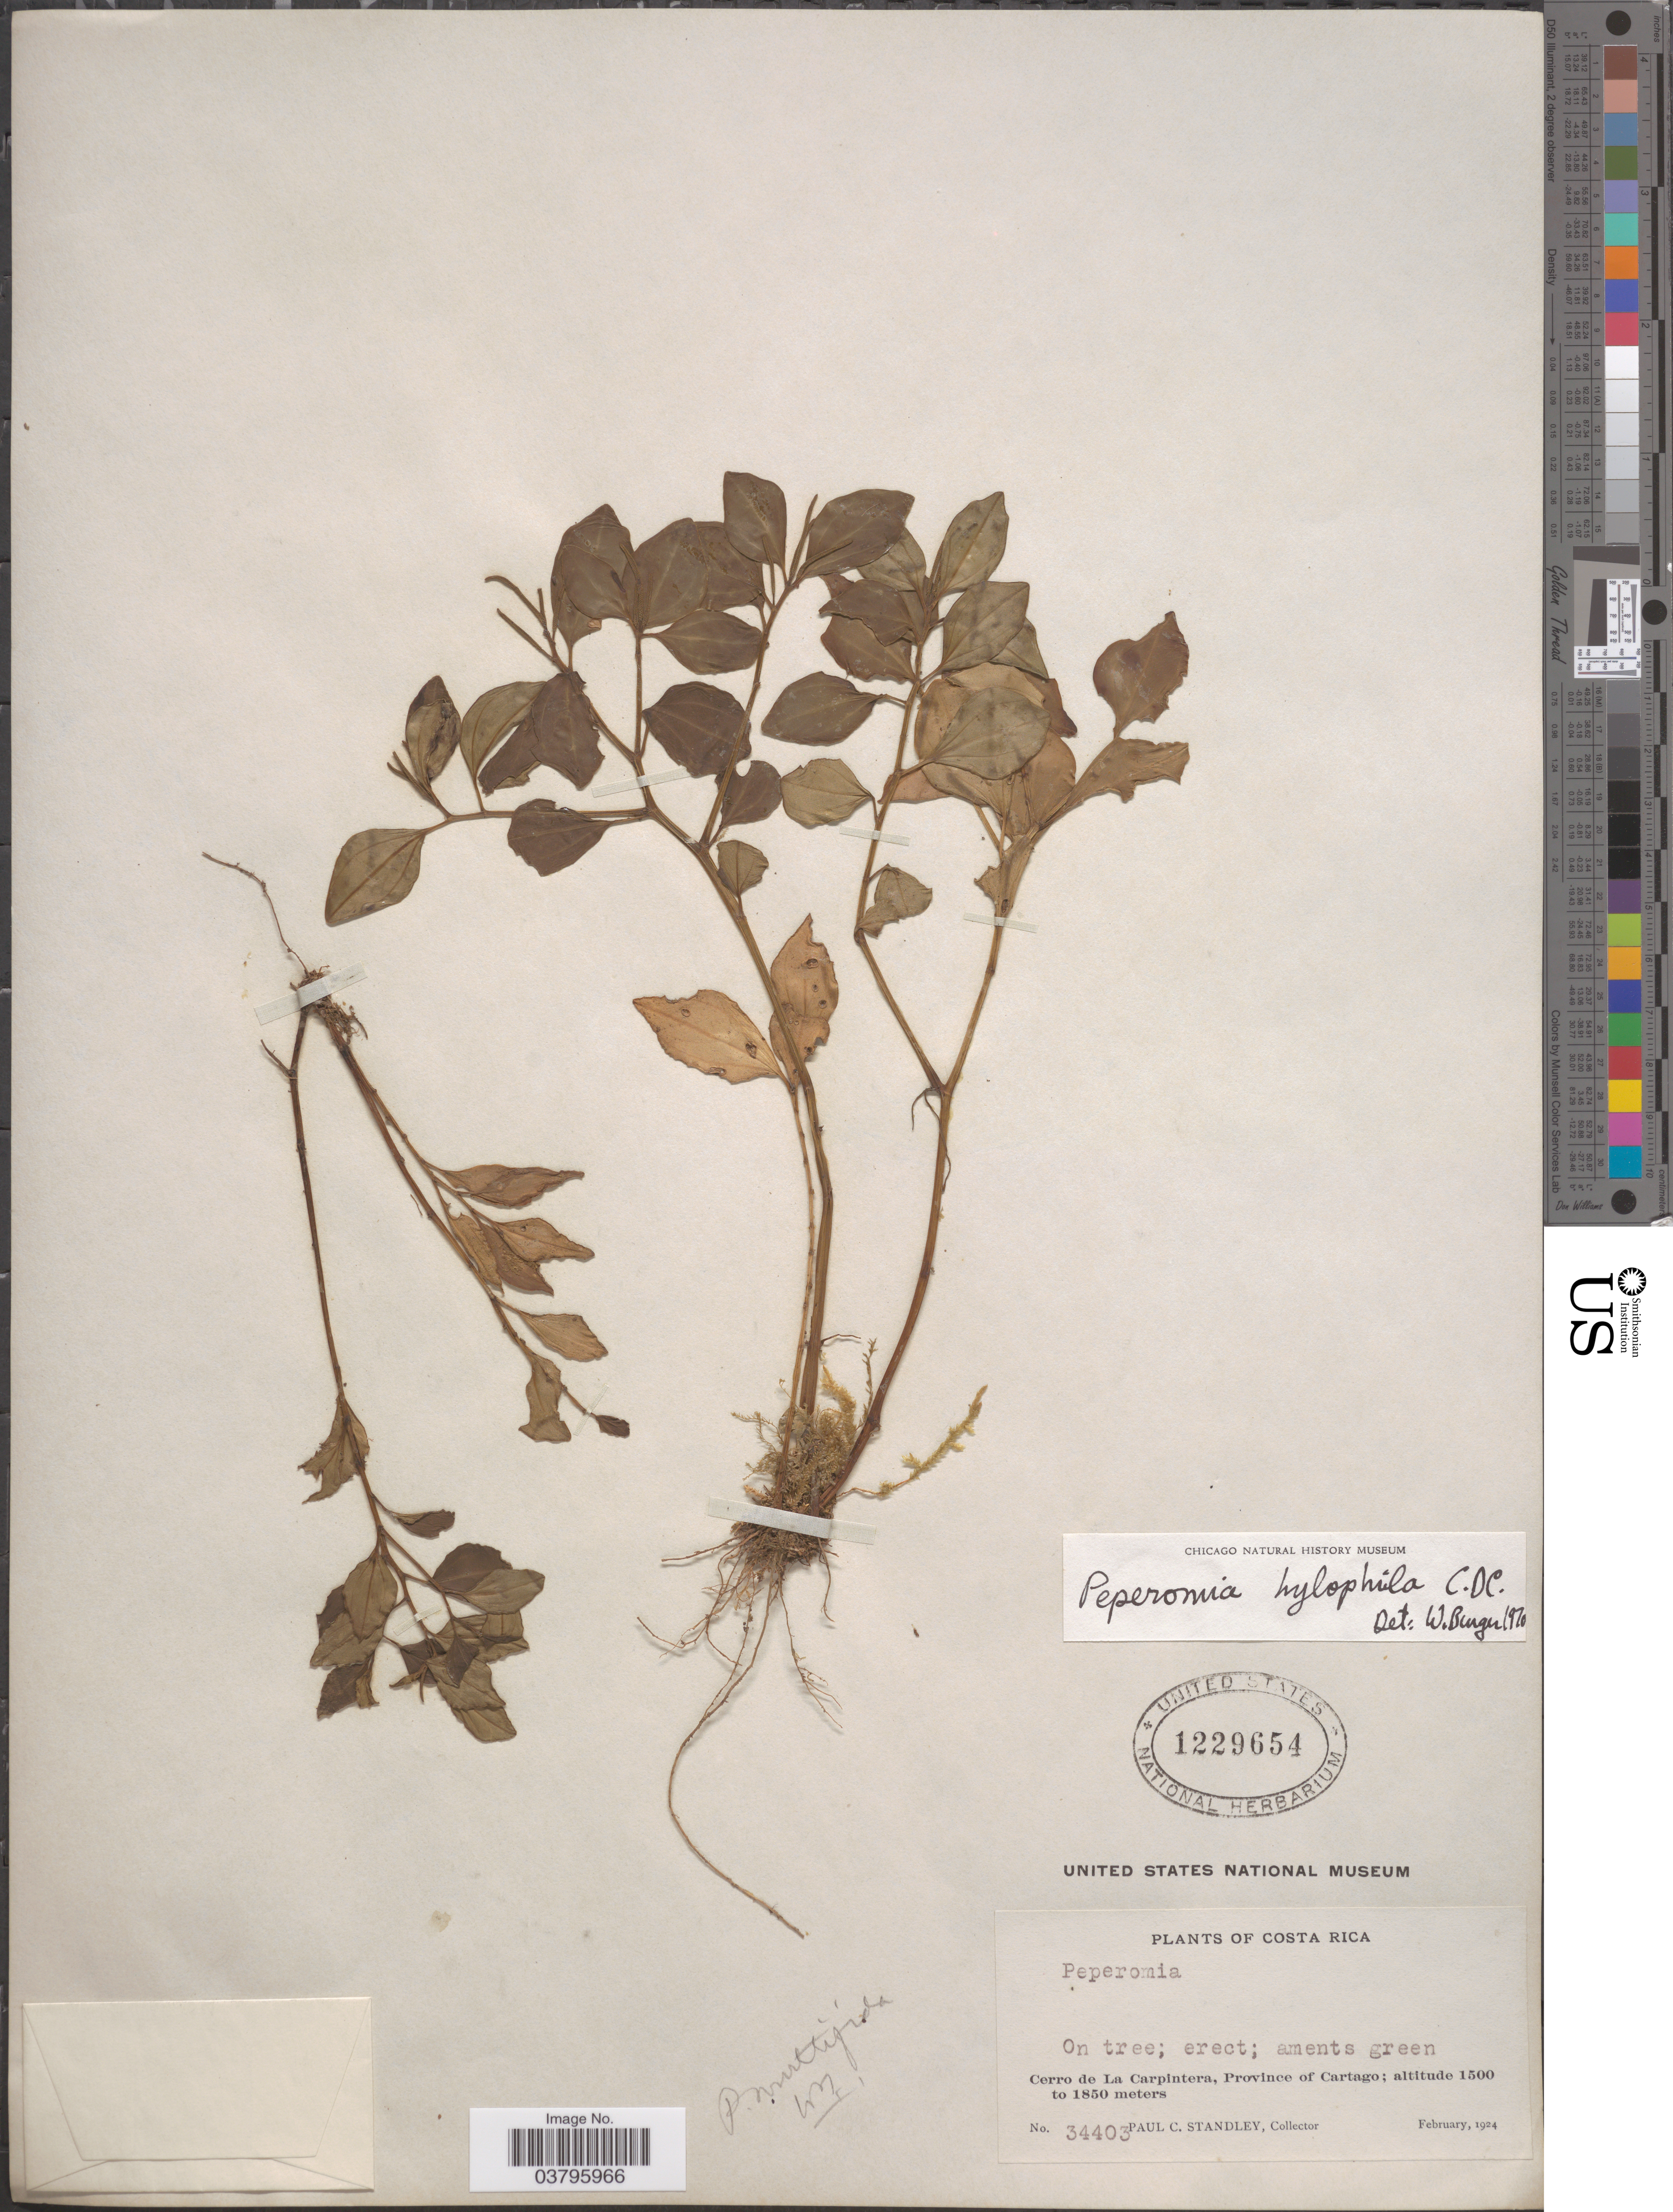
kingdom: Plantae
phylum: Tracheophyta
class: Magnoliopsida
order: Piperales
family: Piperaceae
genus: Peperomia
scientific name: Peperomia hylophila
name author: C. DC. in Pittier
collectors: P. C. Standley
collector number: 34403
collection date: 1924-02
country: Costa Rica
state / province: Cartago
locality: Cerro de La Carpintera.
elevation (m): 1500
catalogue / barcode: US 1229654